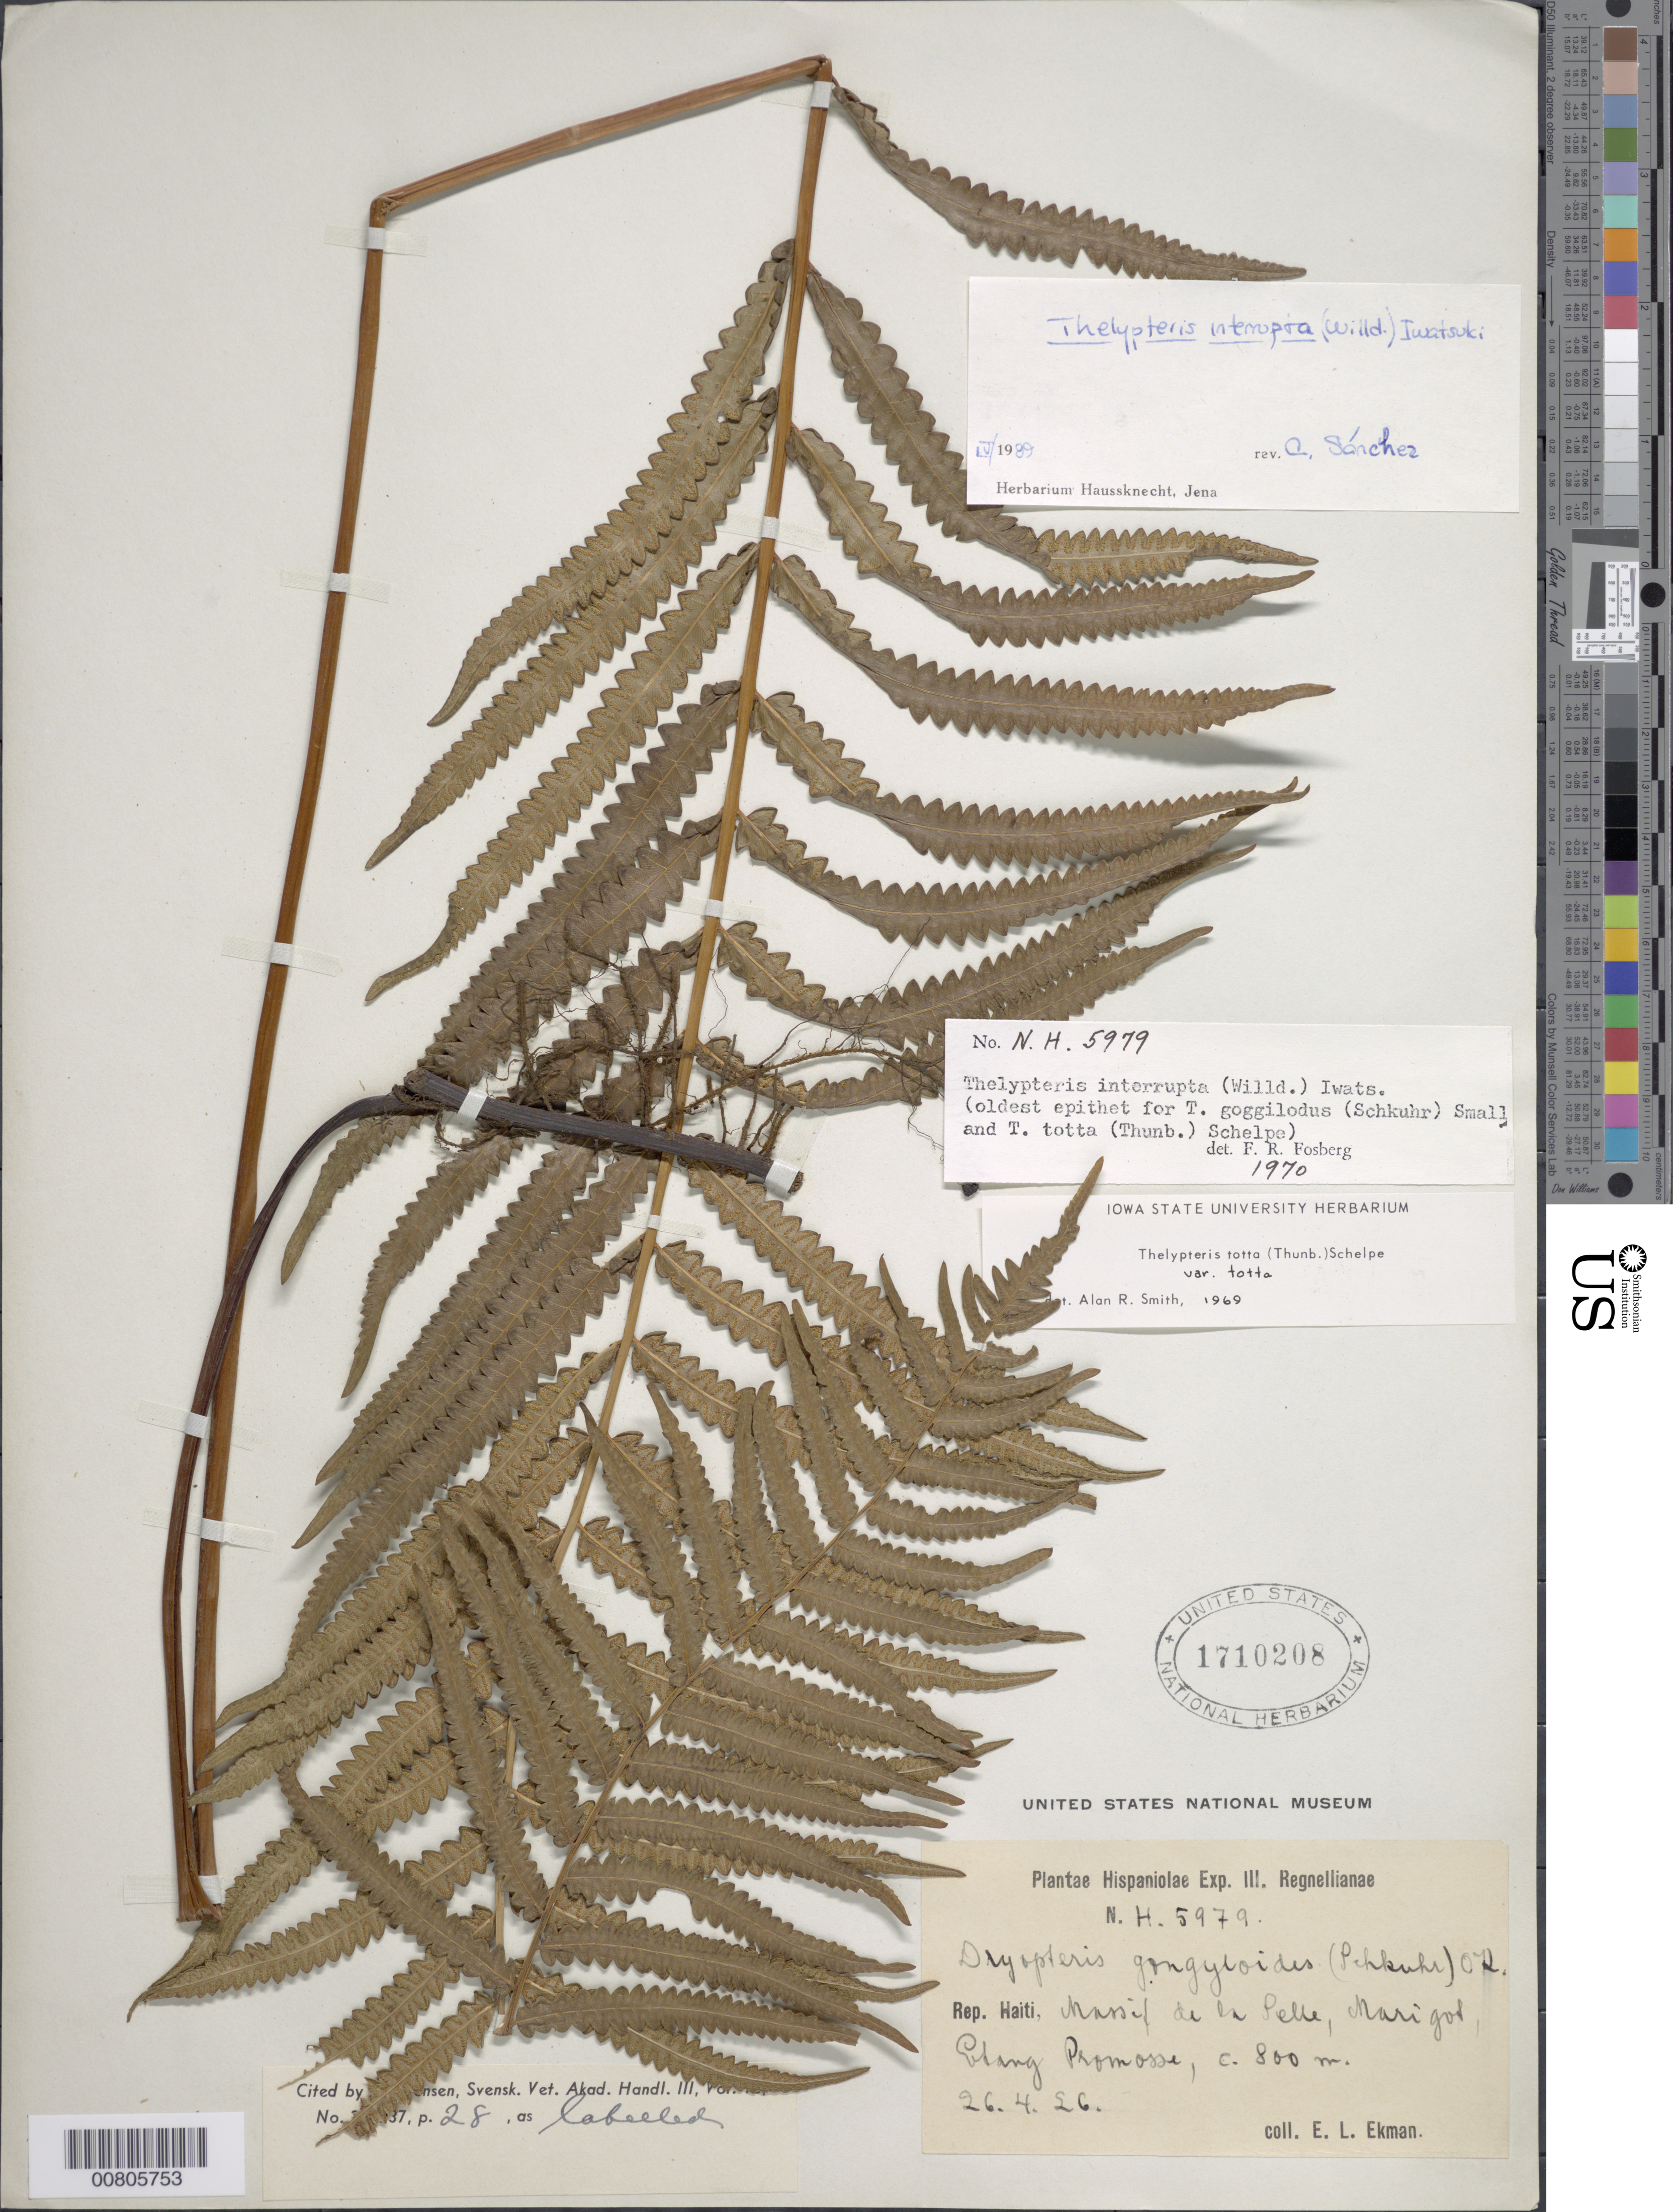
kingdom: Plantae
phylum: Tracheophyta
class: Polypodiopsida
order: Polypodiales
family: Thelypteridaceae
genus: Cyclosorus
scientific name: Cyclosorus interruptus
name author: (Willd.) H. Itô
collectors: E. L. Ekman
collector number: H 5979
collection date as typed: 26 Apr 1926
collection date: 1926-04-26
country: Haiti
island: Hispaniola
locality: Massif de la Selle, Marigot, Etang Promosse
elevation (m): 800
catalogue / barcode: US 1710208